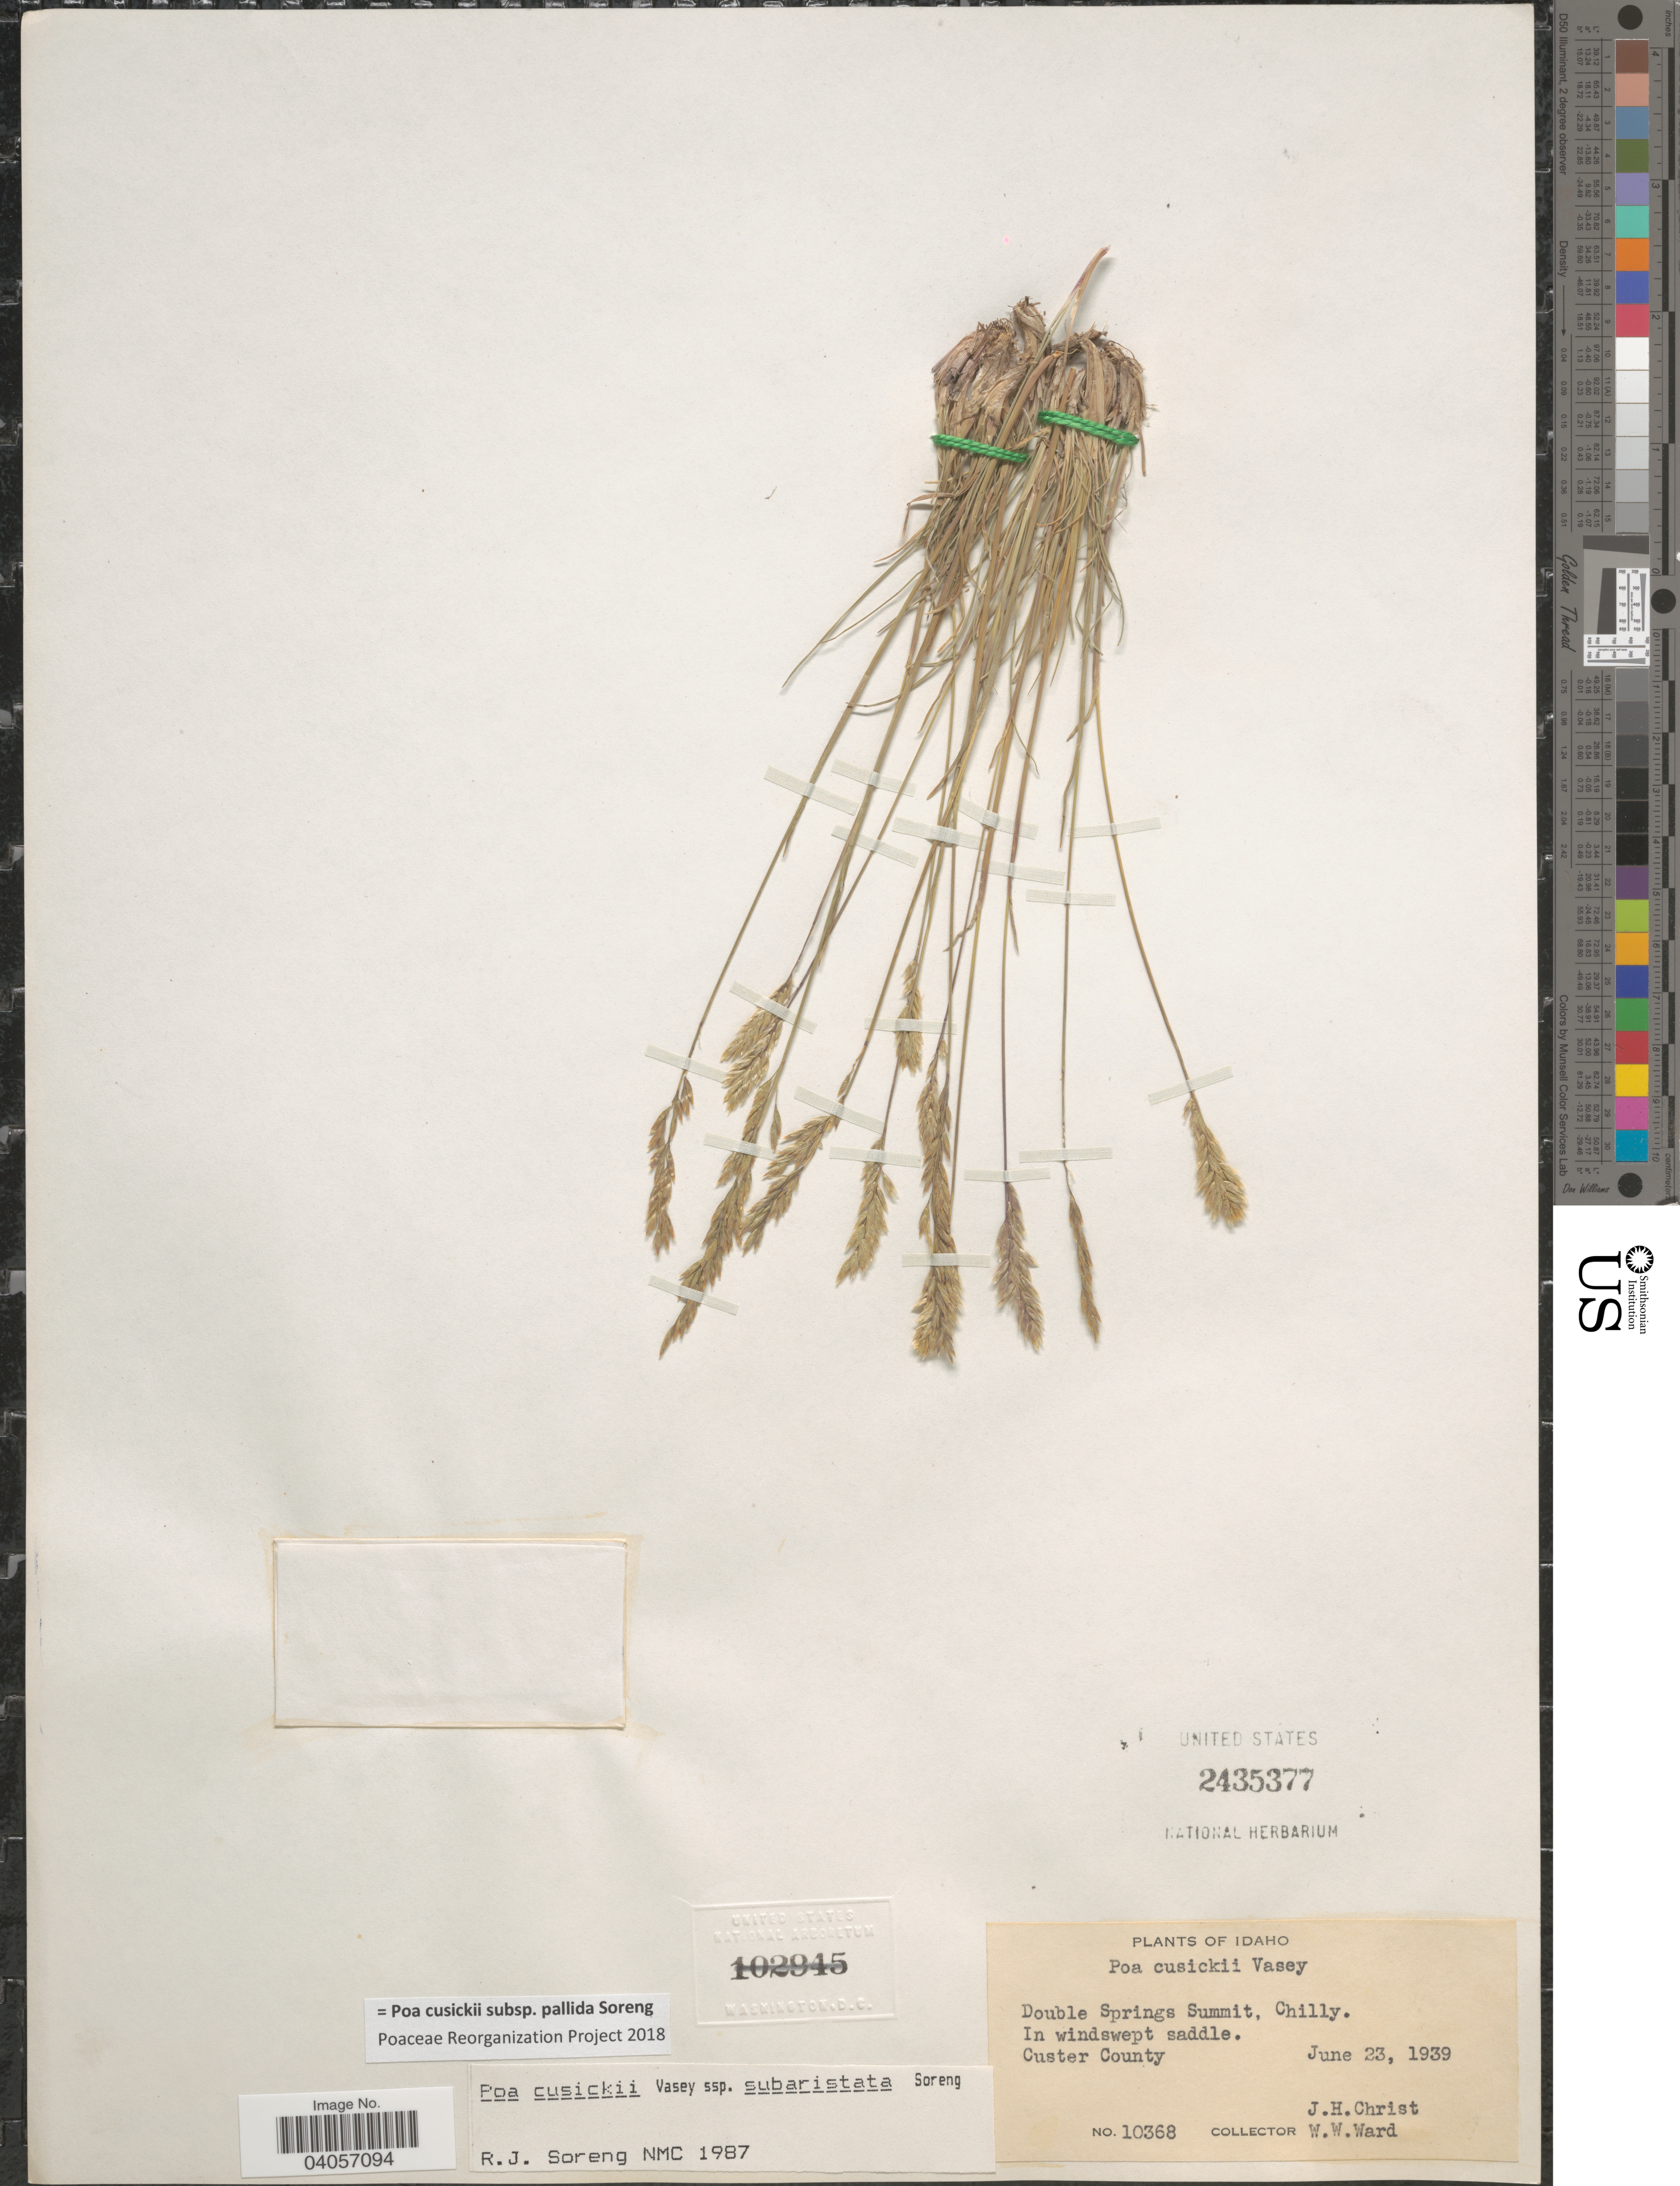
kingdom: Plantae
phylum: Tracheophyta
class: Liliopsida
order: Poales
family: Poaceae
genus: Poa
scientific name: Poa cusickii subsp. pallida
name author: Soreng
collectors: J. H. Christ & W. Ward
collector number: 10368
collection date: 1939-06-23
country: United States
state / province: Idaho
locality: Double Springs Summit, Chilly. Custer County.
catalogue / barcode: US 2435377